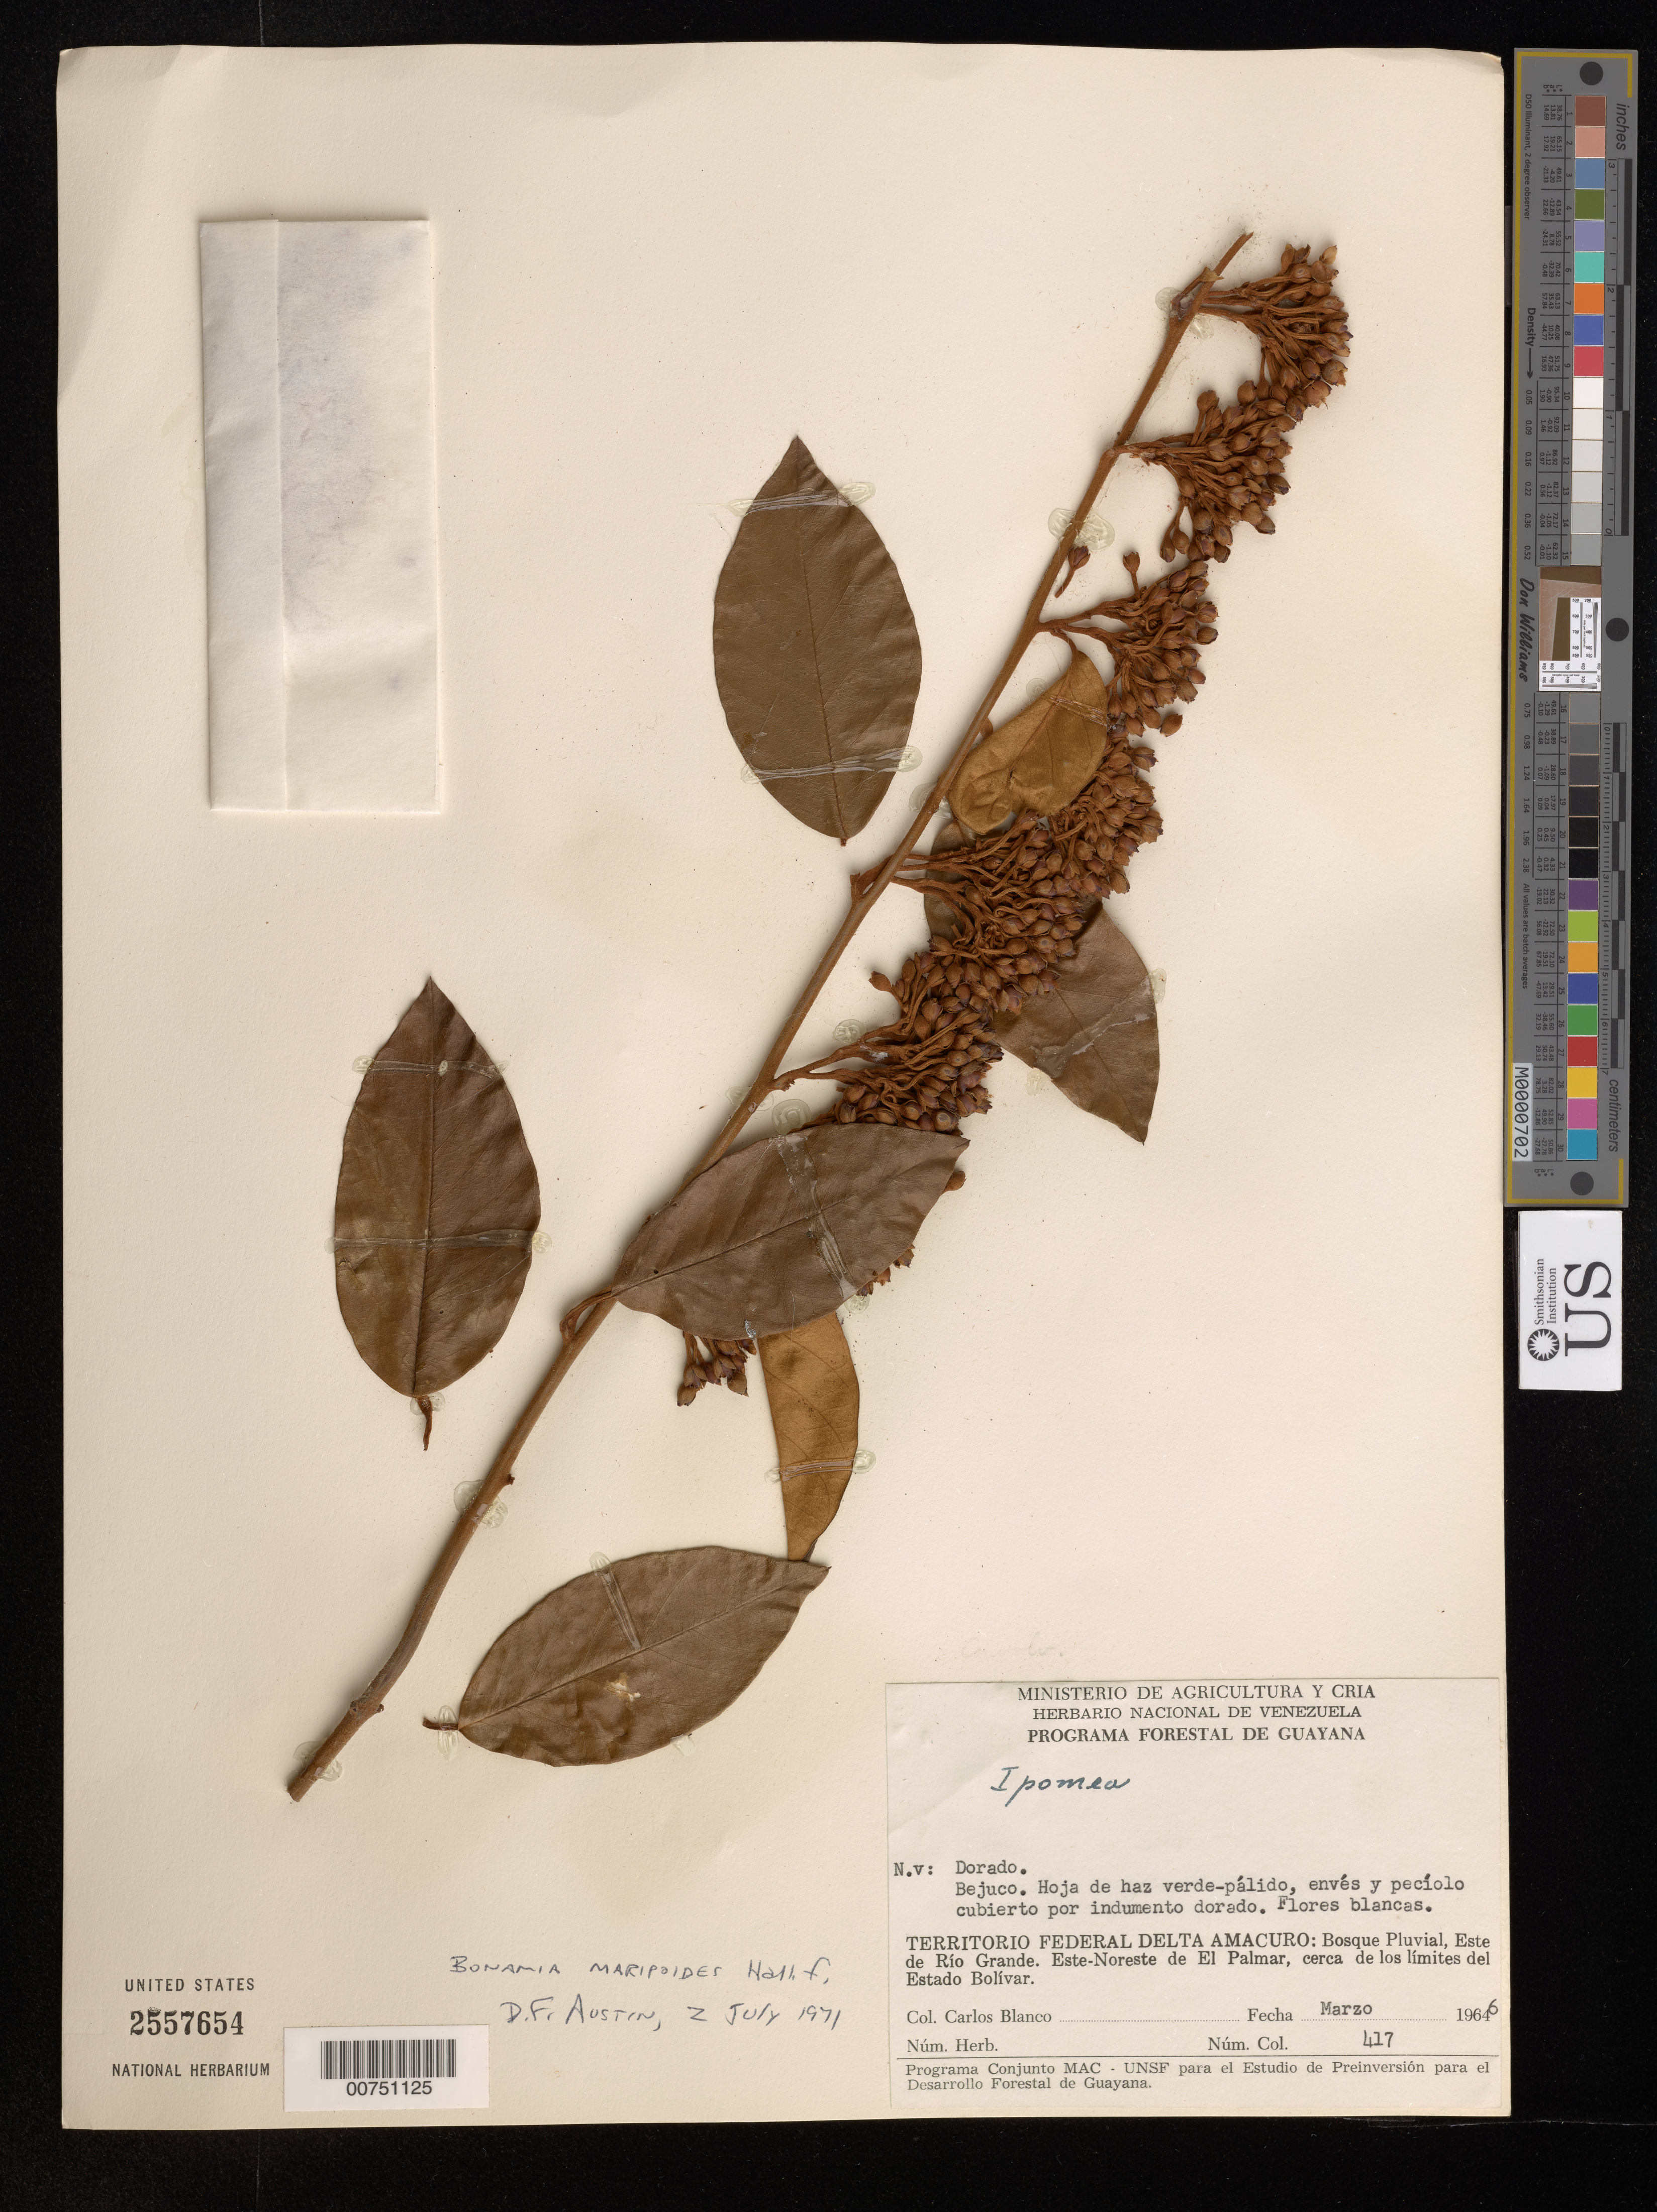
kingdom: Plantae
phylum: Tracheophyta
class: Magnoliopsida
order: Solanales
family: Convolvulaceae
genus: Bonamia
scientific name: Bonamia maripoides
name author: Hallier f.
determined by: Austin, D. F.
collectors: C. A. Blanco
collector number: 417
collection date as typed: Mar-66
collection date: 1966-03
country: Venezuela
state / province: Delta Amacuro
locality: Río Grande, Este de; Este-Noreste de El Palmar, cerca de los limites del Estado Bolívar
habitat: Rainforest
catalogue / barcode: US 2557654